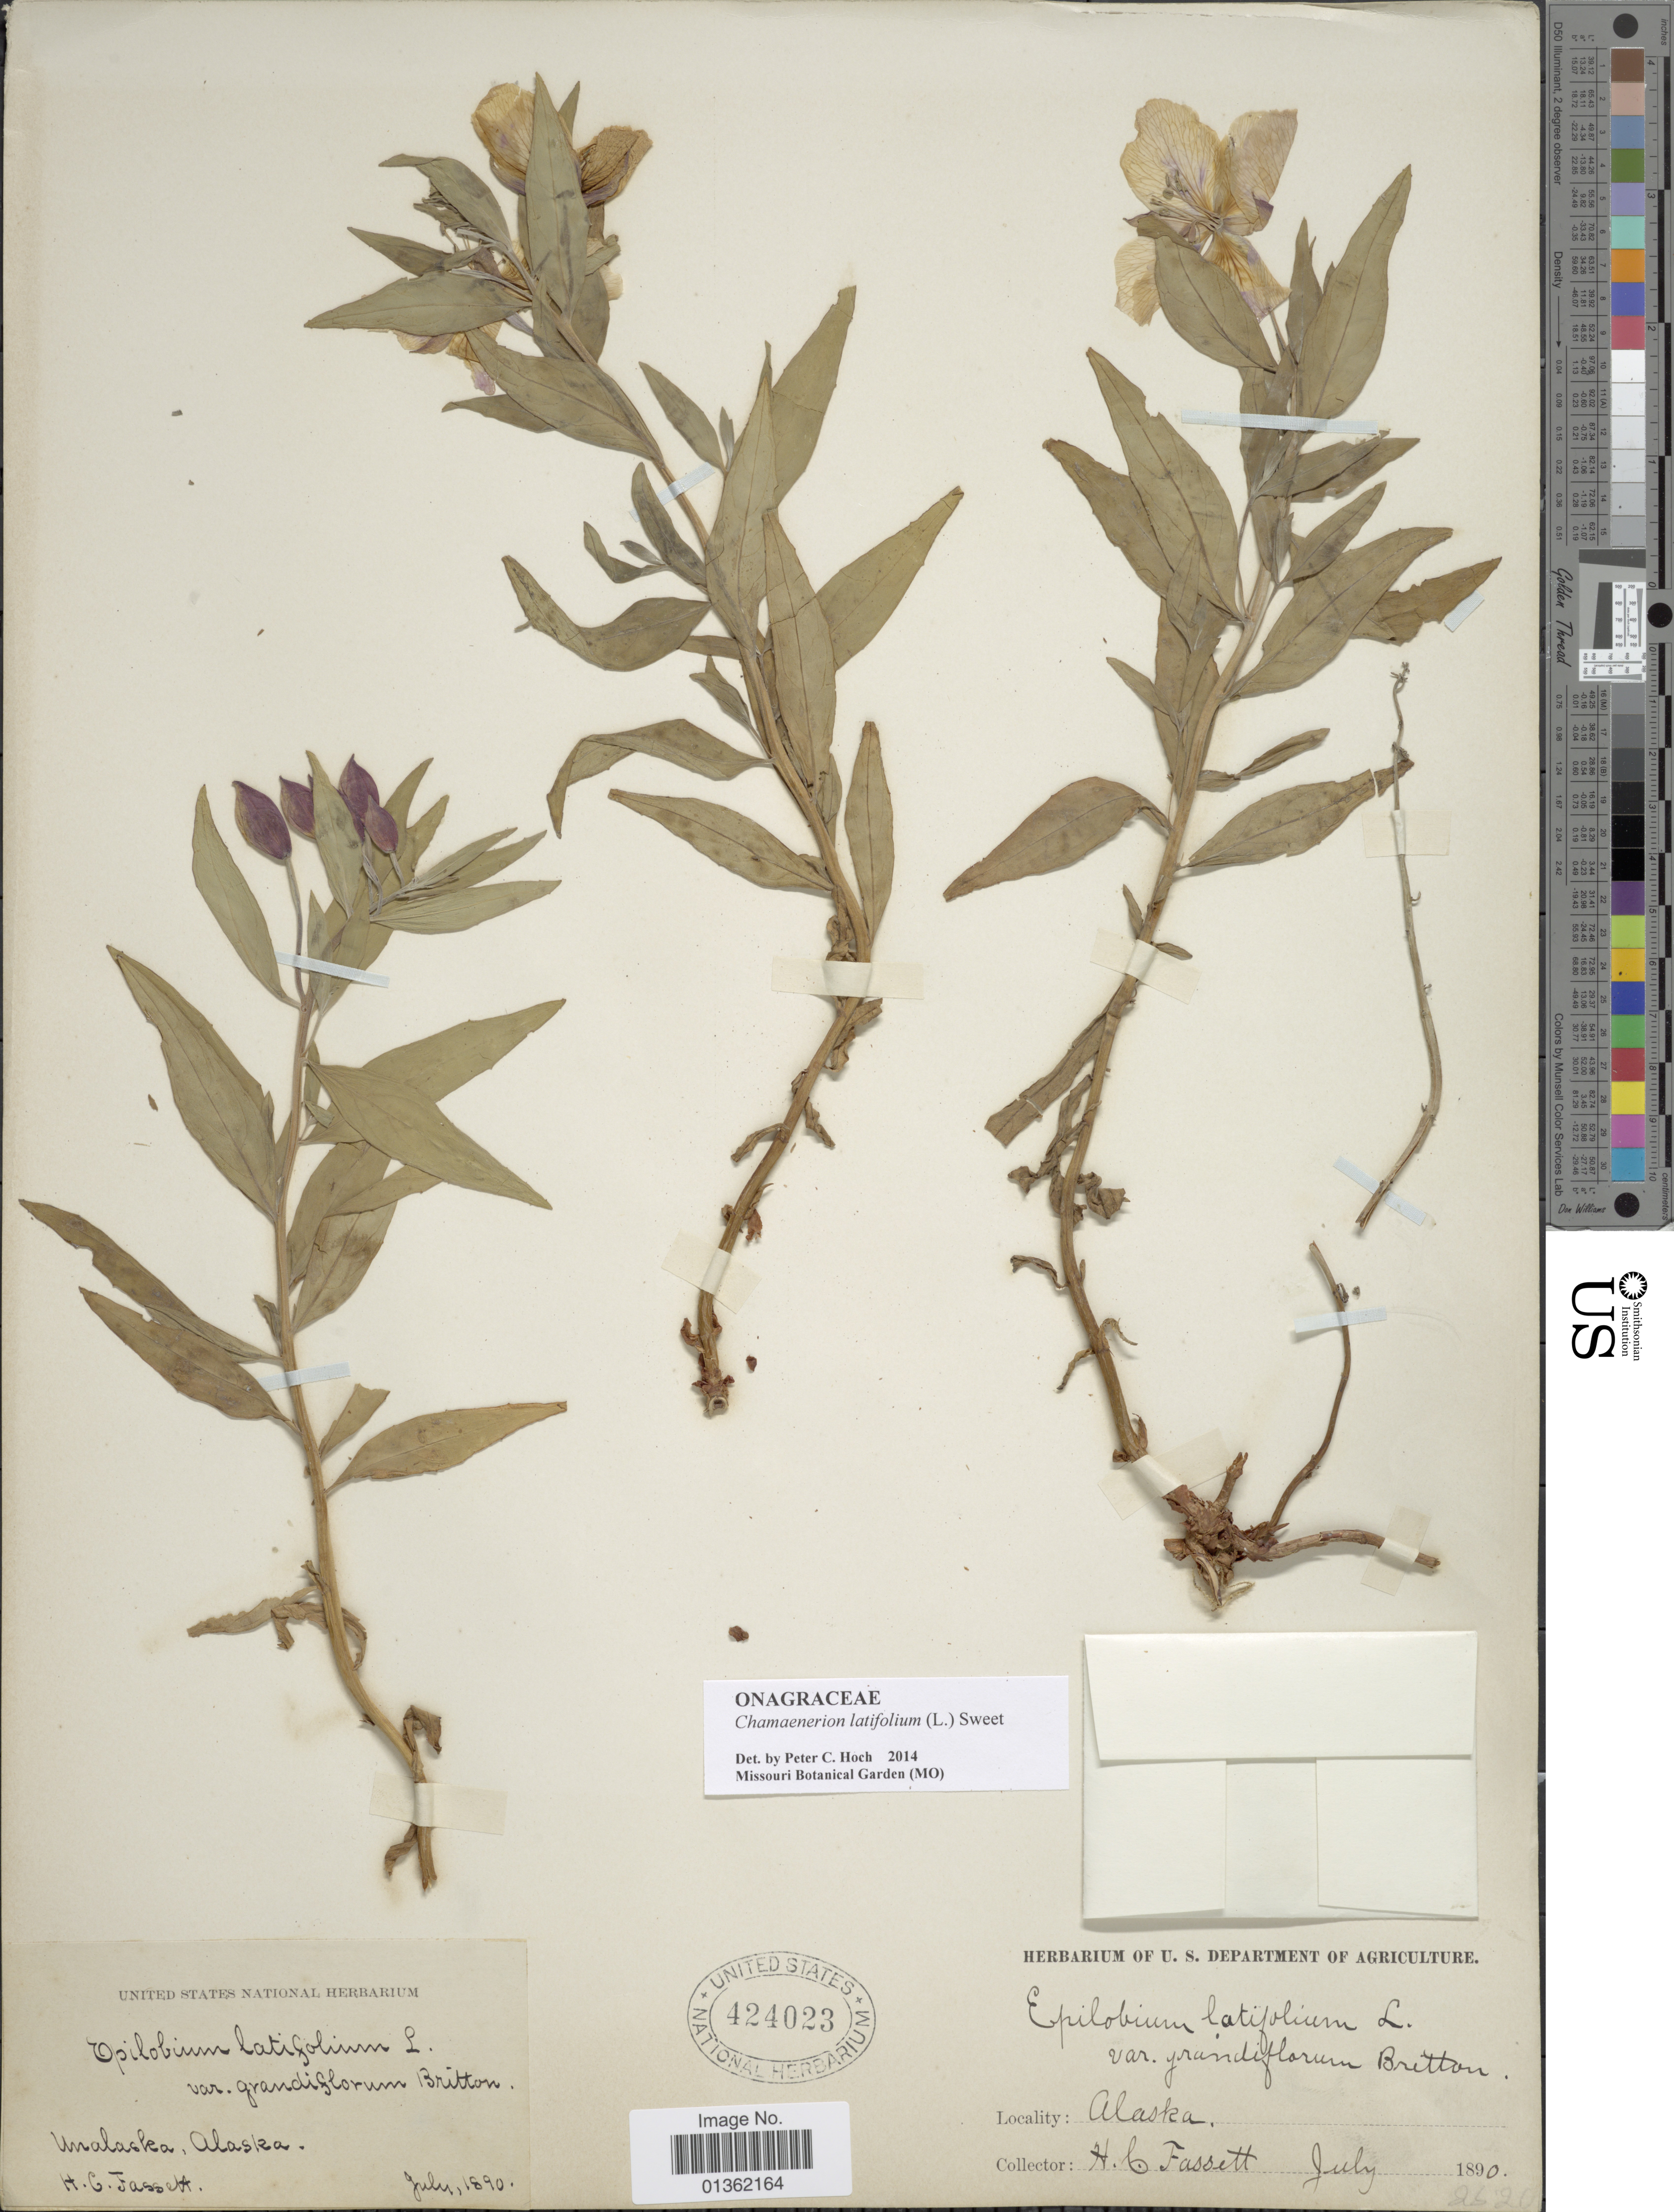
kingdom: Plantae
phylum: Tracheophyta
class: Magnoliopsida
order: Myrtales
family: Onagraceae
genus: Chamaenerion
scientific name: Chamaenerion latifolium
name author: (L.) Th. Fr. & Lange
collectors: H. C. Fassett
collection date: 1890-07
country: United States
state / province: Alaska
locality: Unalaska.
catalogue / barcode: US 424023